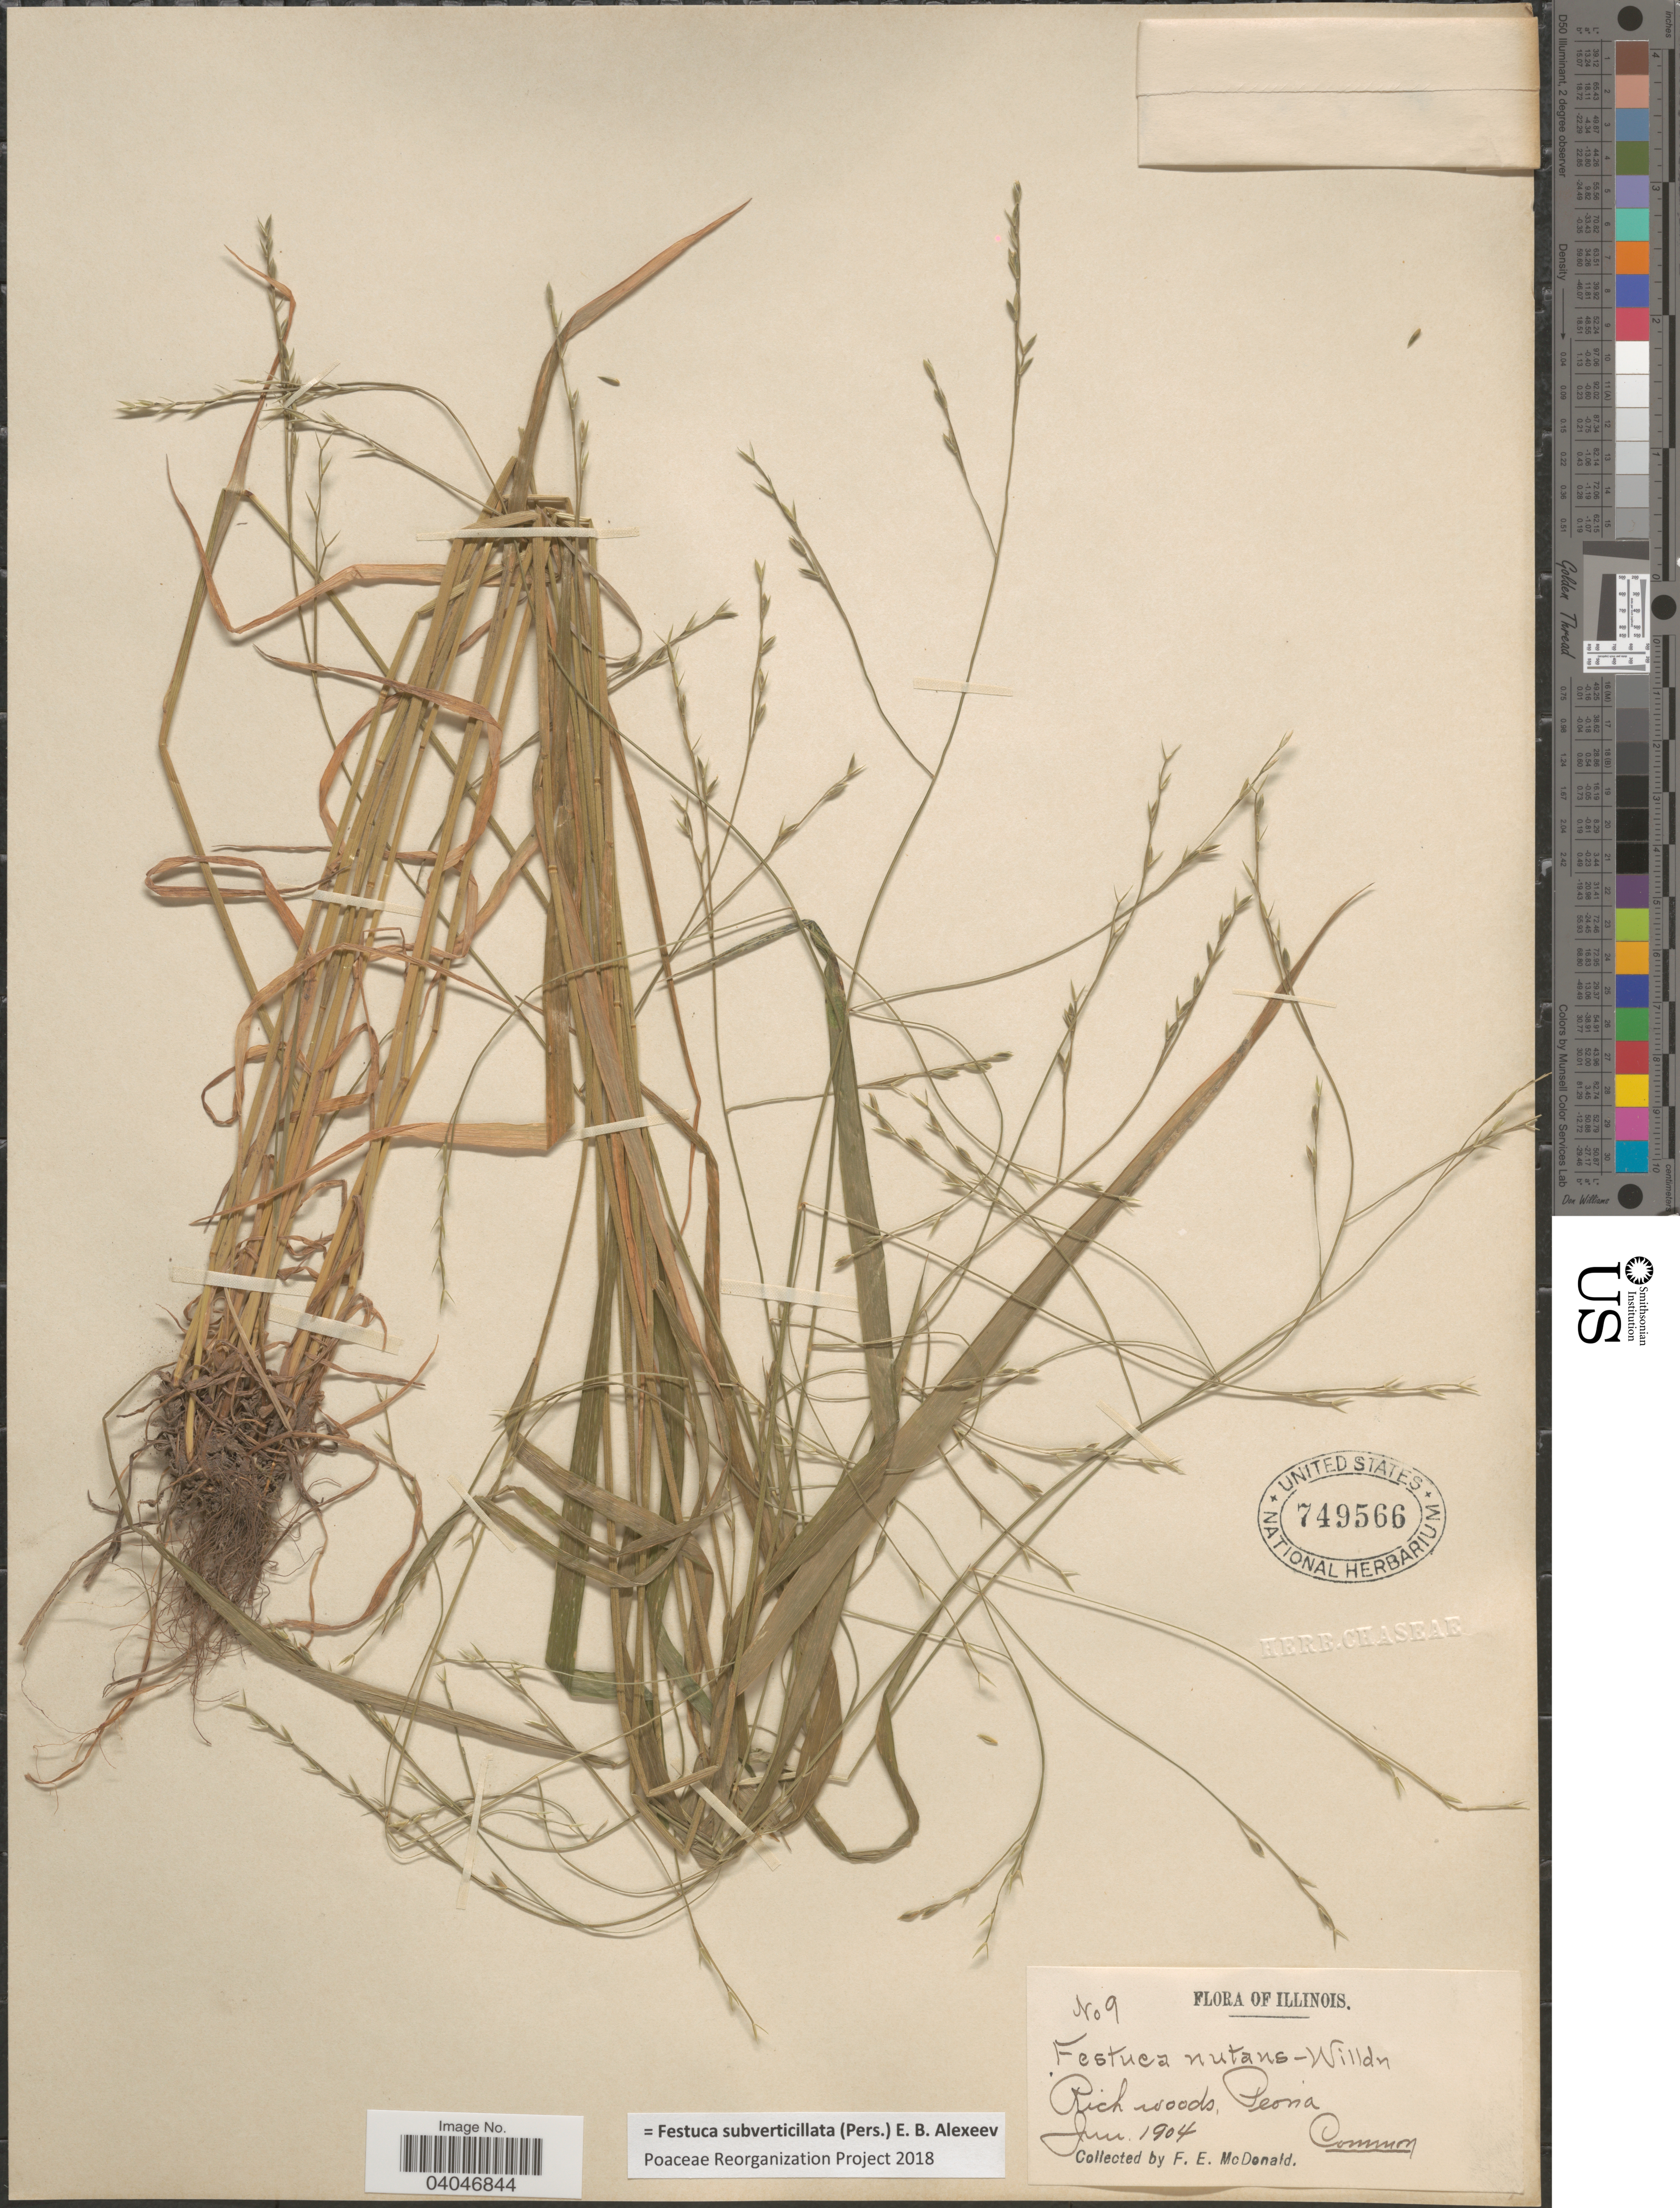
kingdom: Plantae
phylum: Tracheophyta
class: Liliopsida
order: Poales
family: Poaceae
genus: Festuca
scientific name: Festuca subverticillata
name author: (Pers.) E.B. Alexeev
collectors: F. E. McDonald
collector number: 9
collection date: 1904-06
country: United States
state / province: Illinois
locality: Peoria.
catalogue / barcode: US 749566